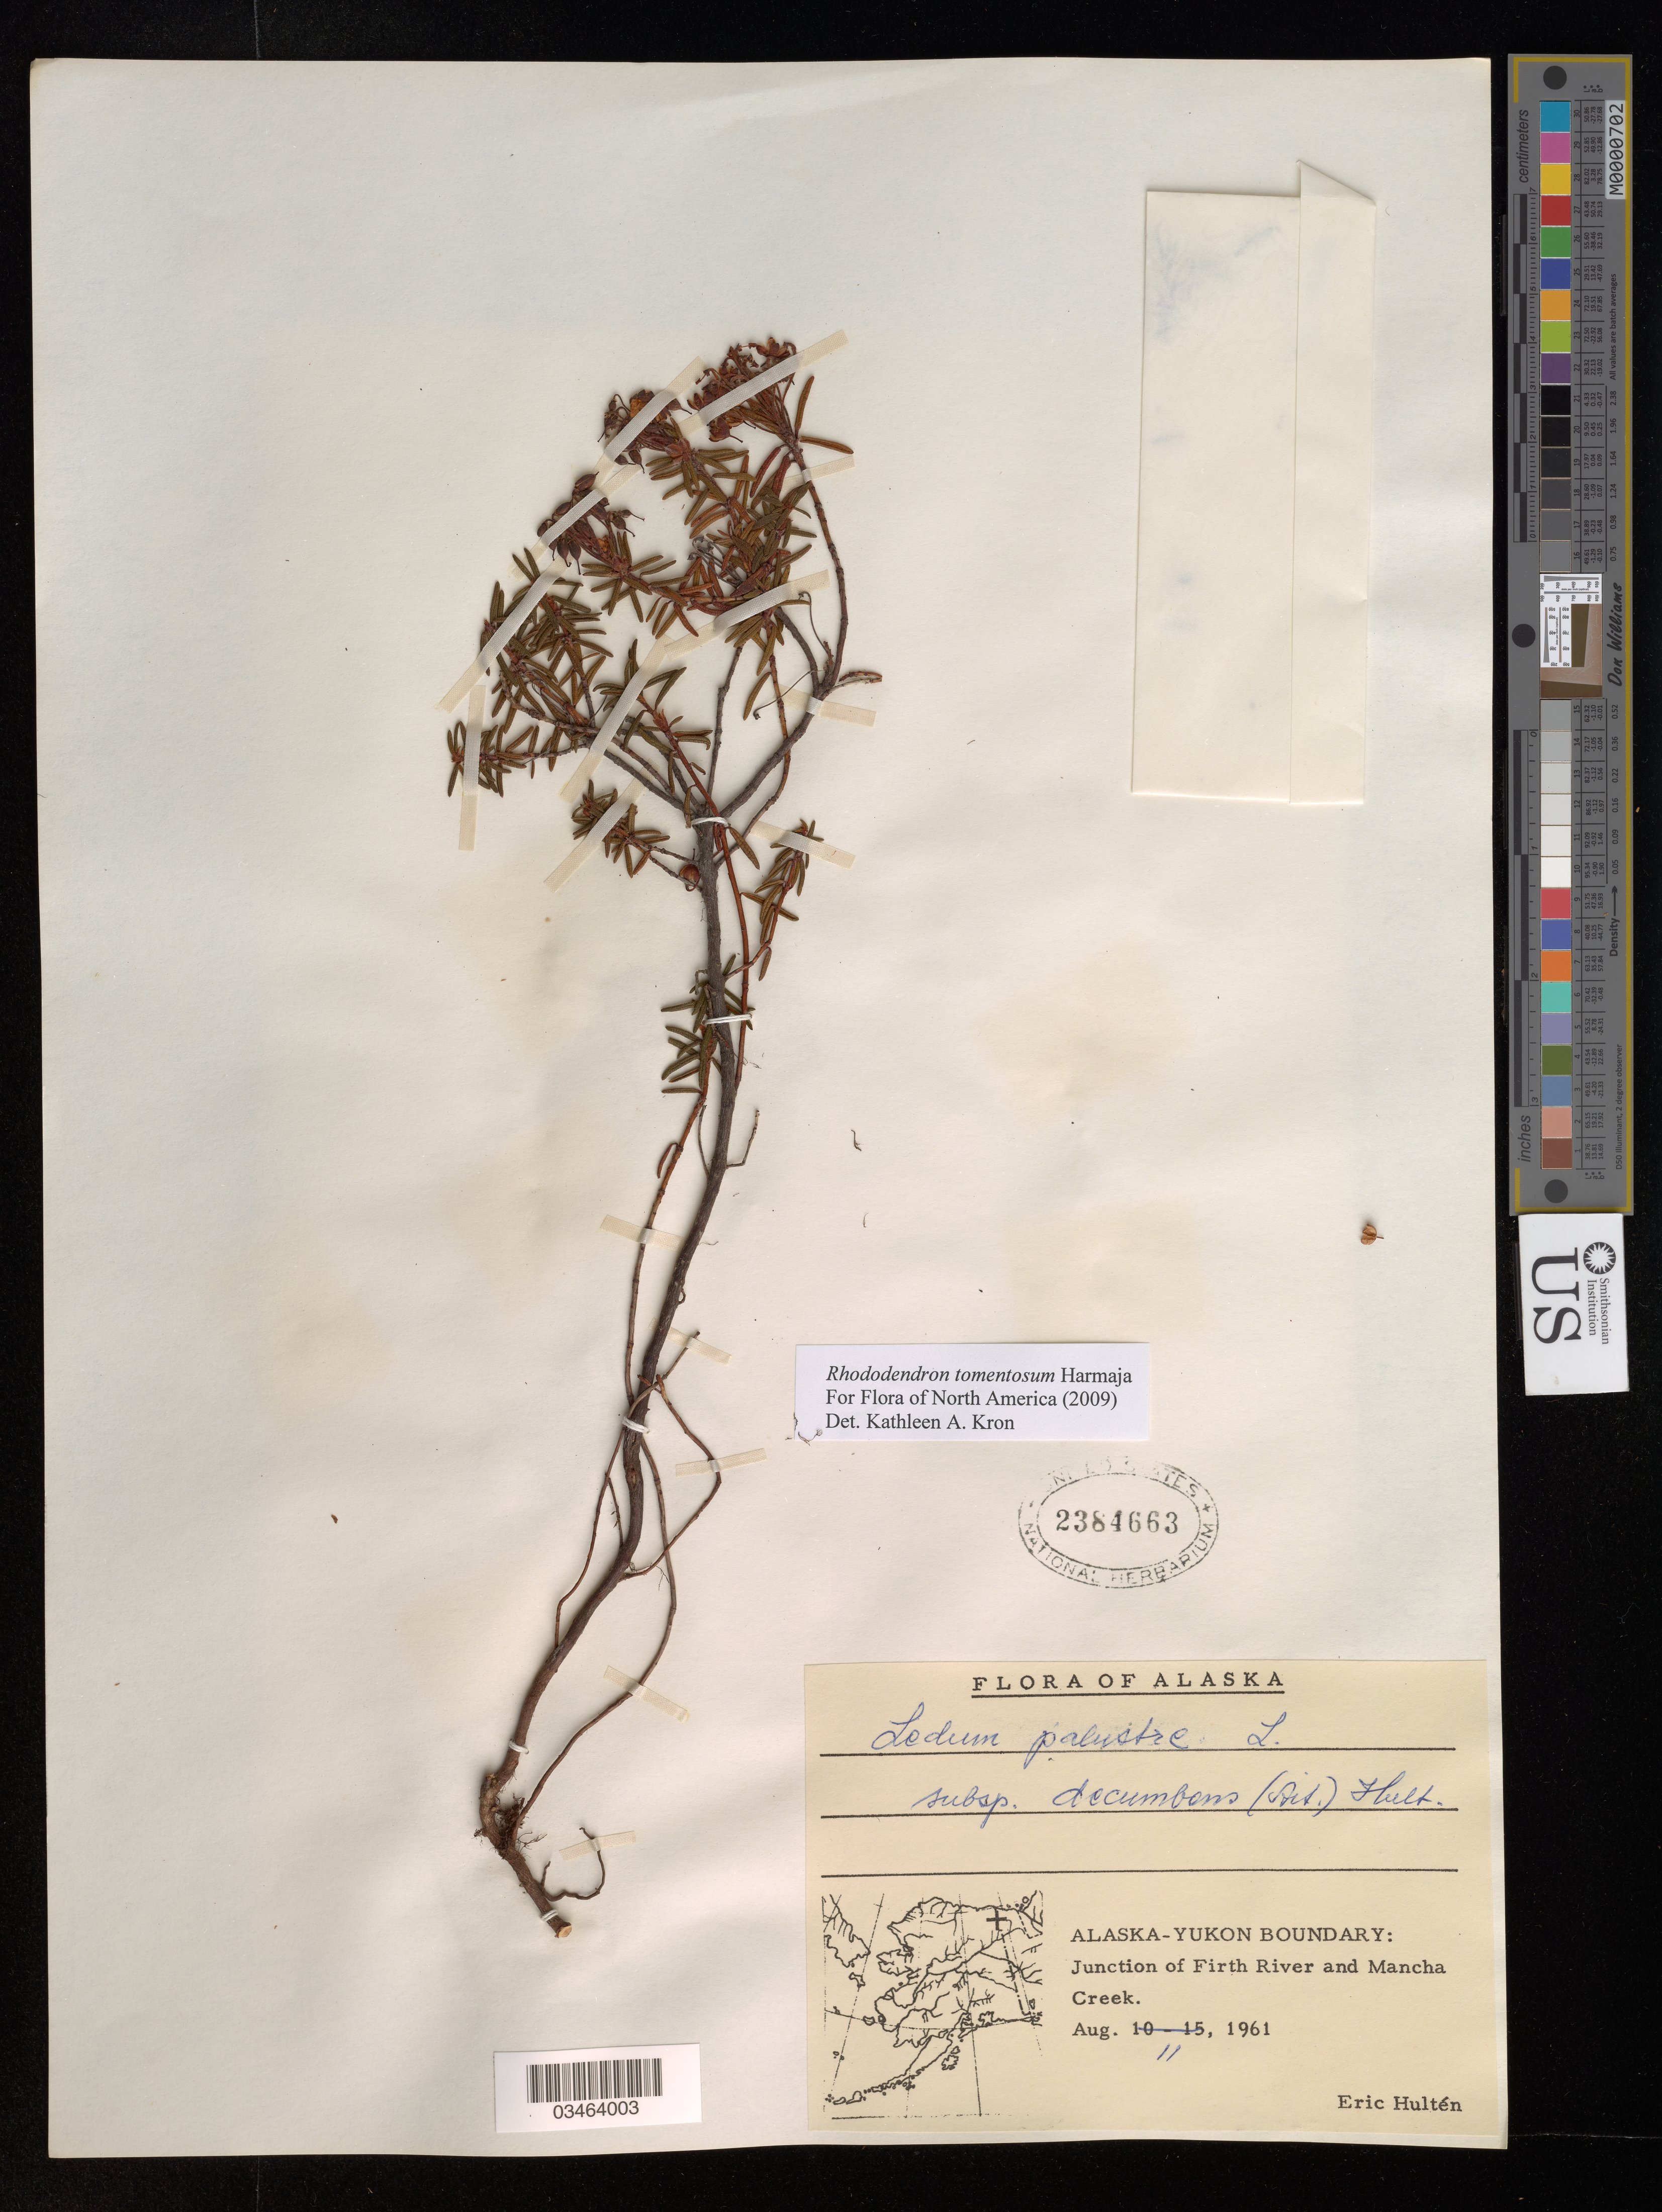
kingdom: Plantae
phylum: Tracheophyta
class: Magnoliopsida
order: Ericales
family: Ericaceae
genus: Rhododendron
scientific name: Rhododendron tomentosum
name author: Harmaja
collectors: E. Hultén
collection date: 1961-08-11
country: United States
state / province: Alaska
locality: Alaska-Yukon Bondary: Junction of Firth River and Mancha Creek.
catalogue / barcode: US 2384663